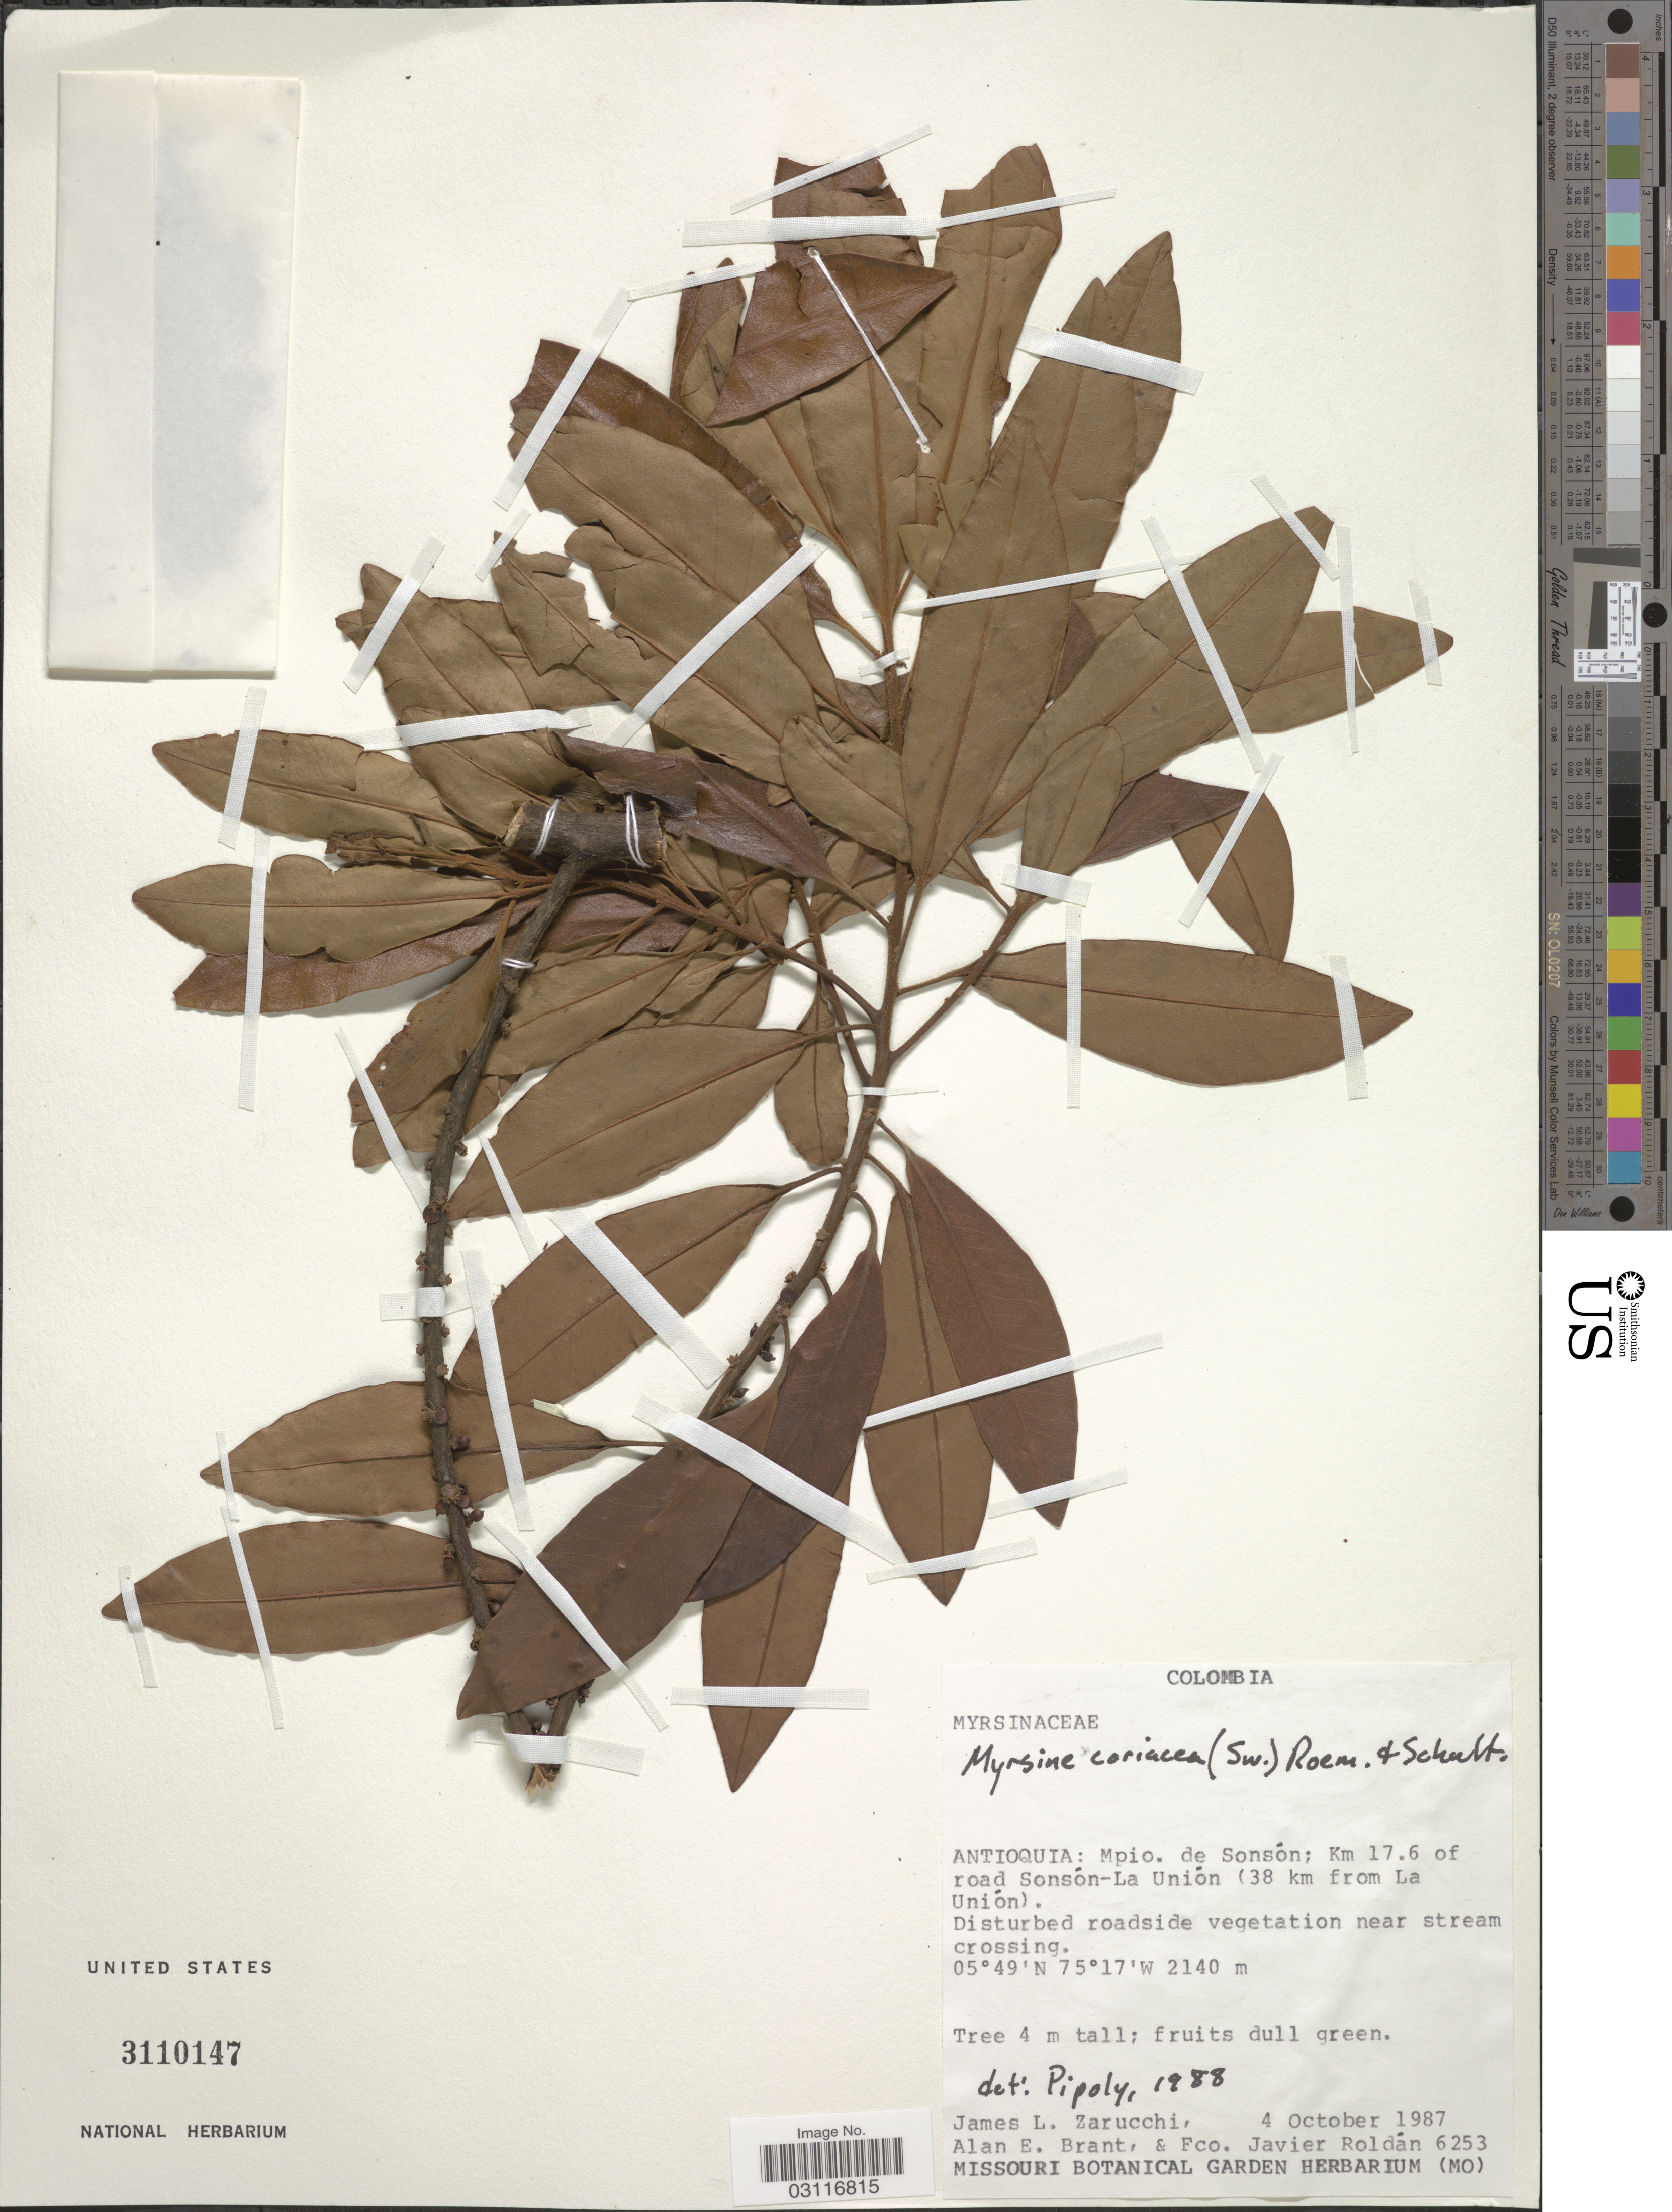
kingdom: Plantae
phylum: Tracheophyta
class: Magnoliopsida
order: Ericales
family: Primulaceae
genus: Myrsine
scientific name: Myrsine coriacea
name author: (Sw.) R. Br. ex Roem. & Schult.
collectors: J. L. Zarucchi, A. Brant & F. J. Roldán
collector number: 6253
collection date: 1987-10-04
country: Colombia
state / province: Antioquia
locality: Mpio. de Sonsón; Km 17.6 of road Sonsón-La Union (38 km from La Unión).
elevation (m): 2140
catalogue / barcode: US 3110147